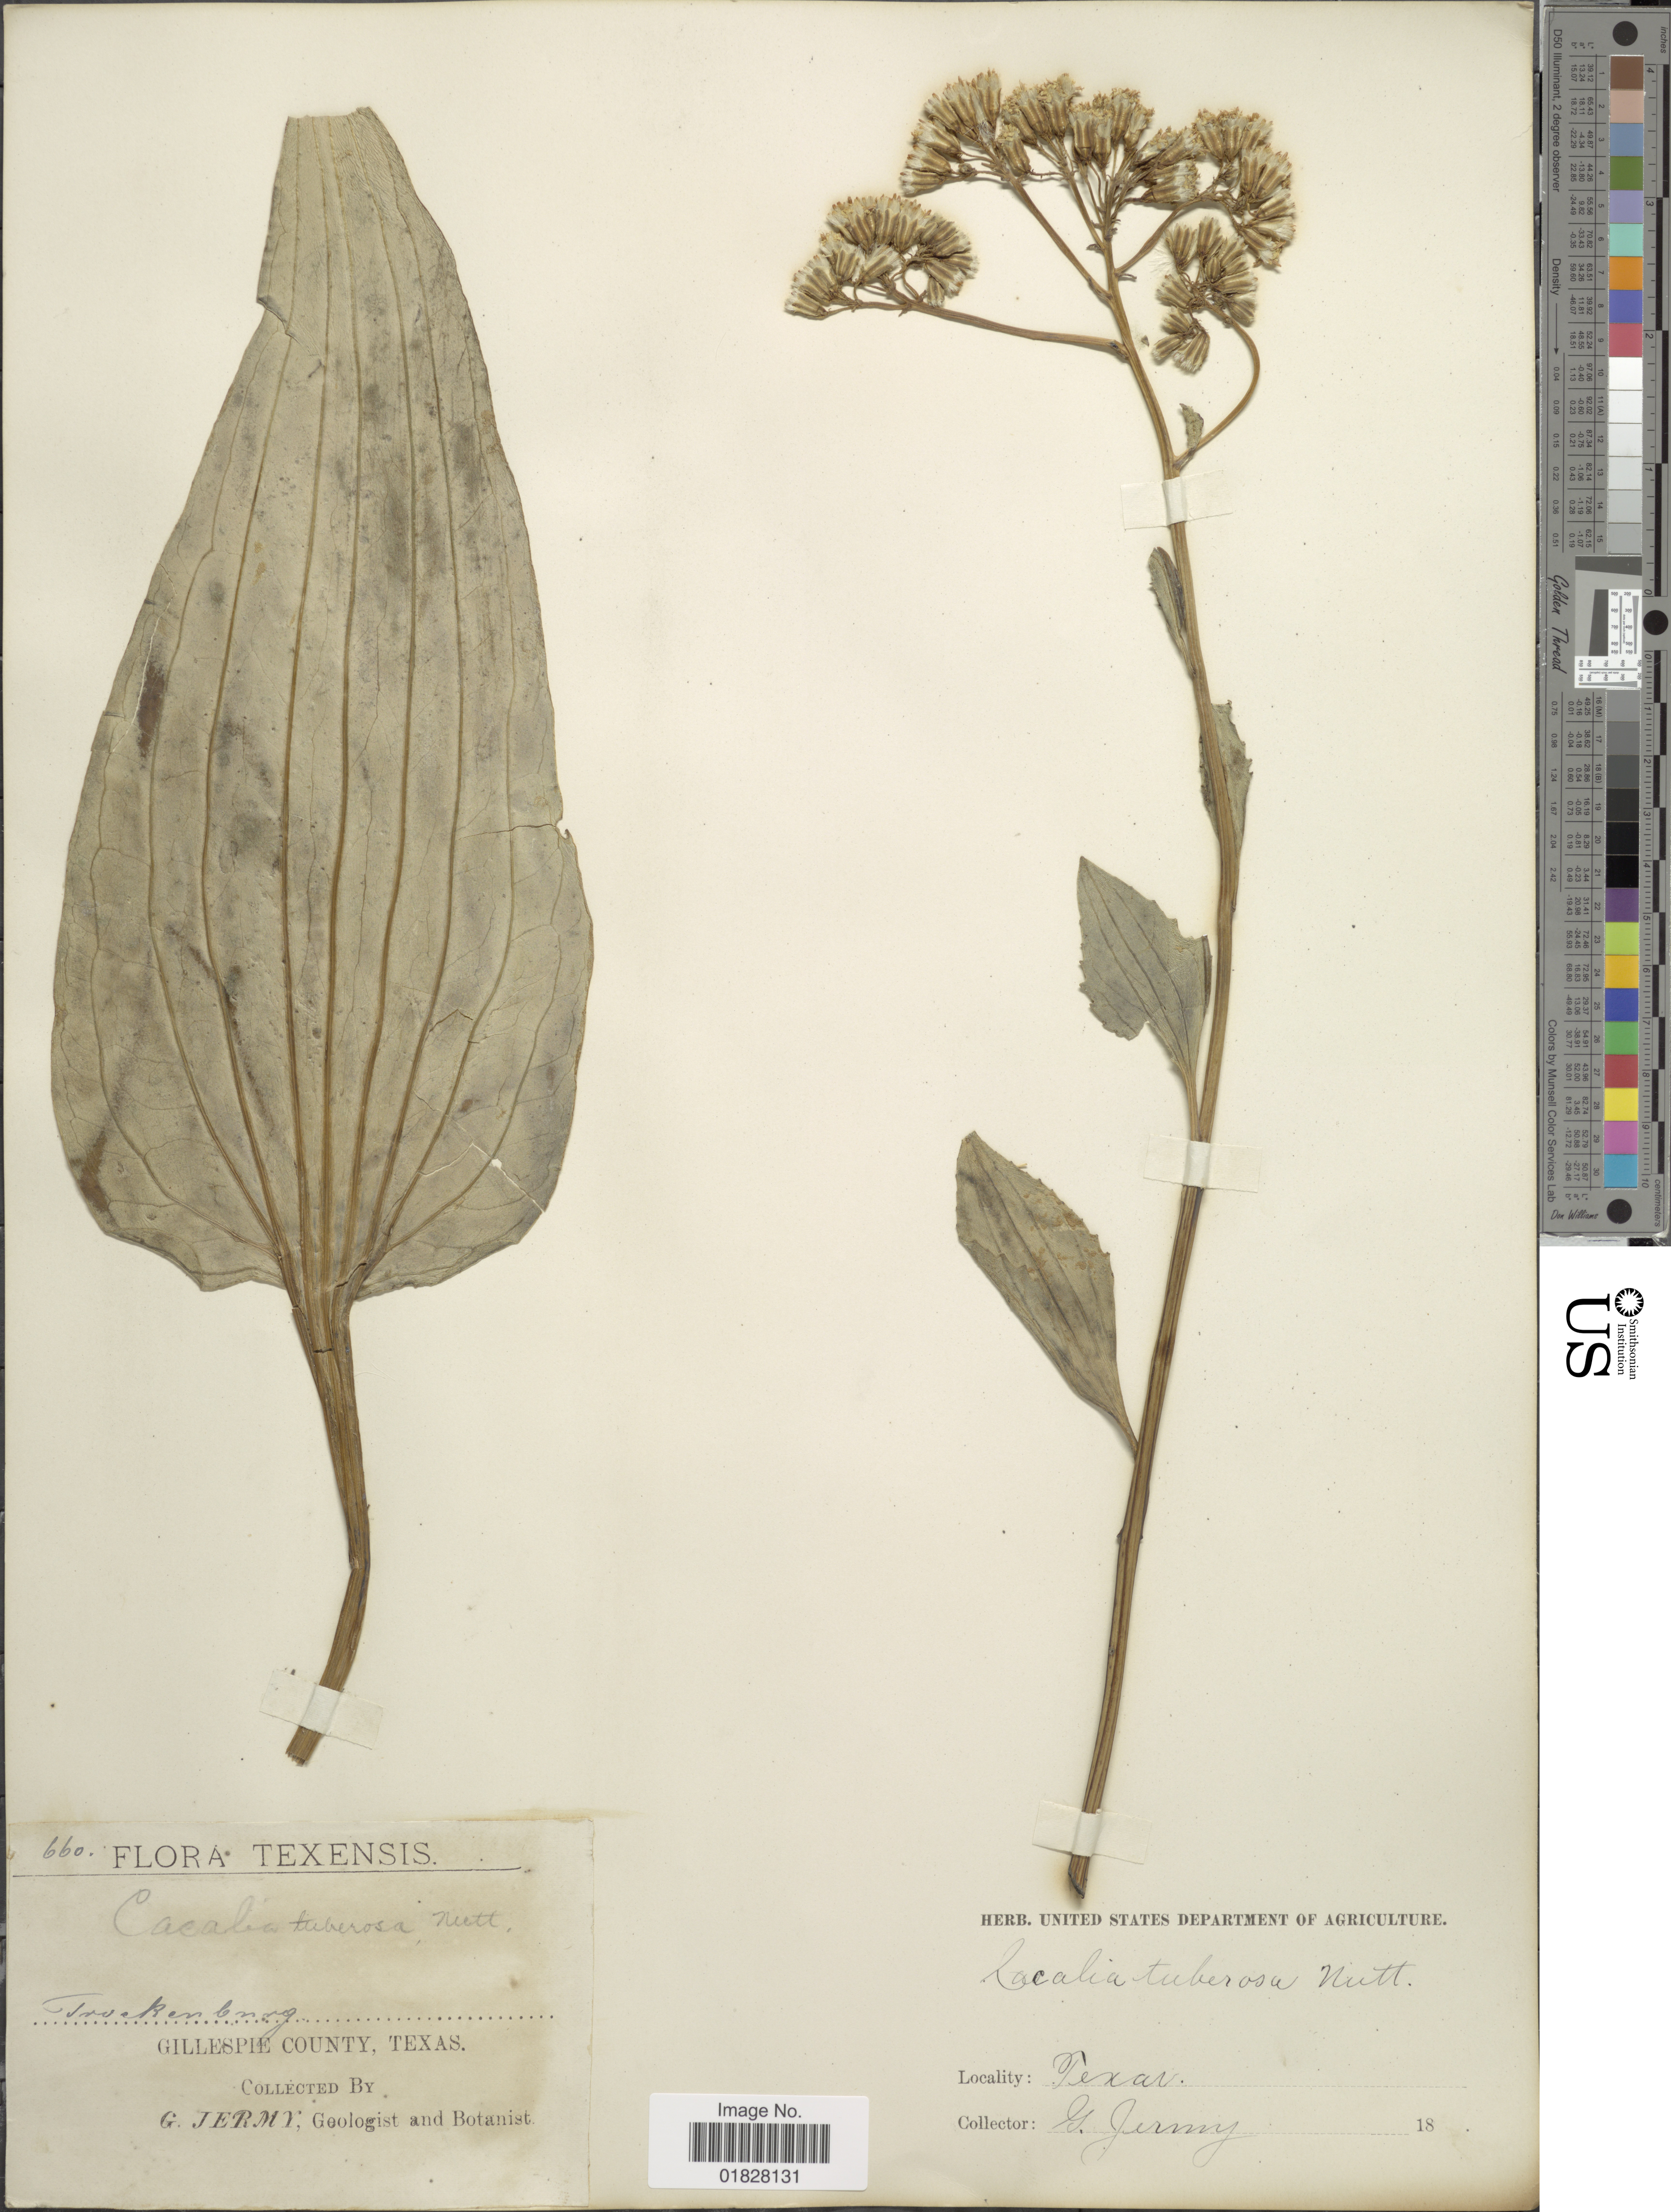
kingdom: Plantae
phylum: Tracheophyta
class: Magnoliopsida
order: Asterales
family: Asteraceae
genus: Arnoglossum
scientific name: Arnoglossum plantagineum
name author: Raf.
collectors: G. Jermy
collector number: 660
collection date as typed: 18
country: United States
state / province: Texas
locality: Gillespie County